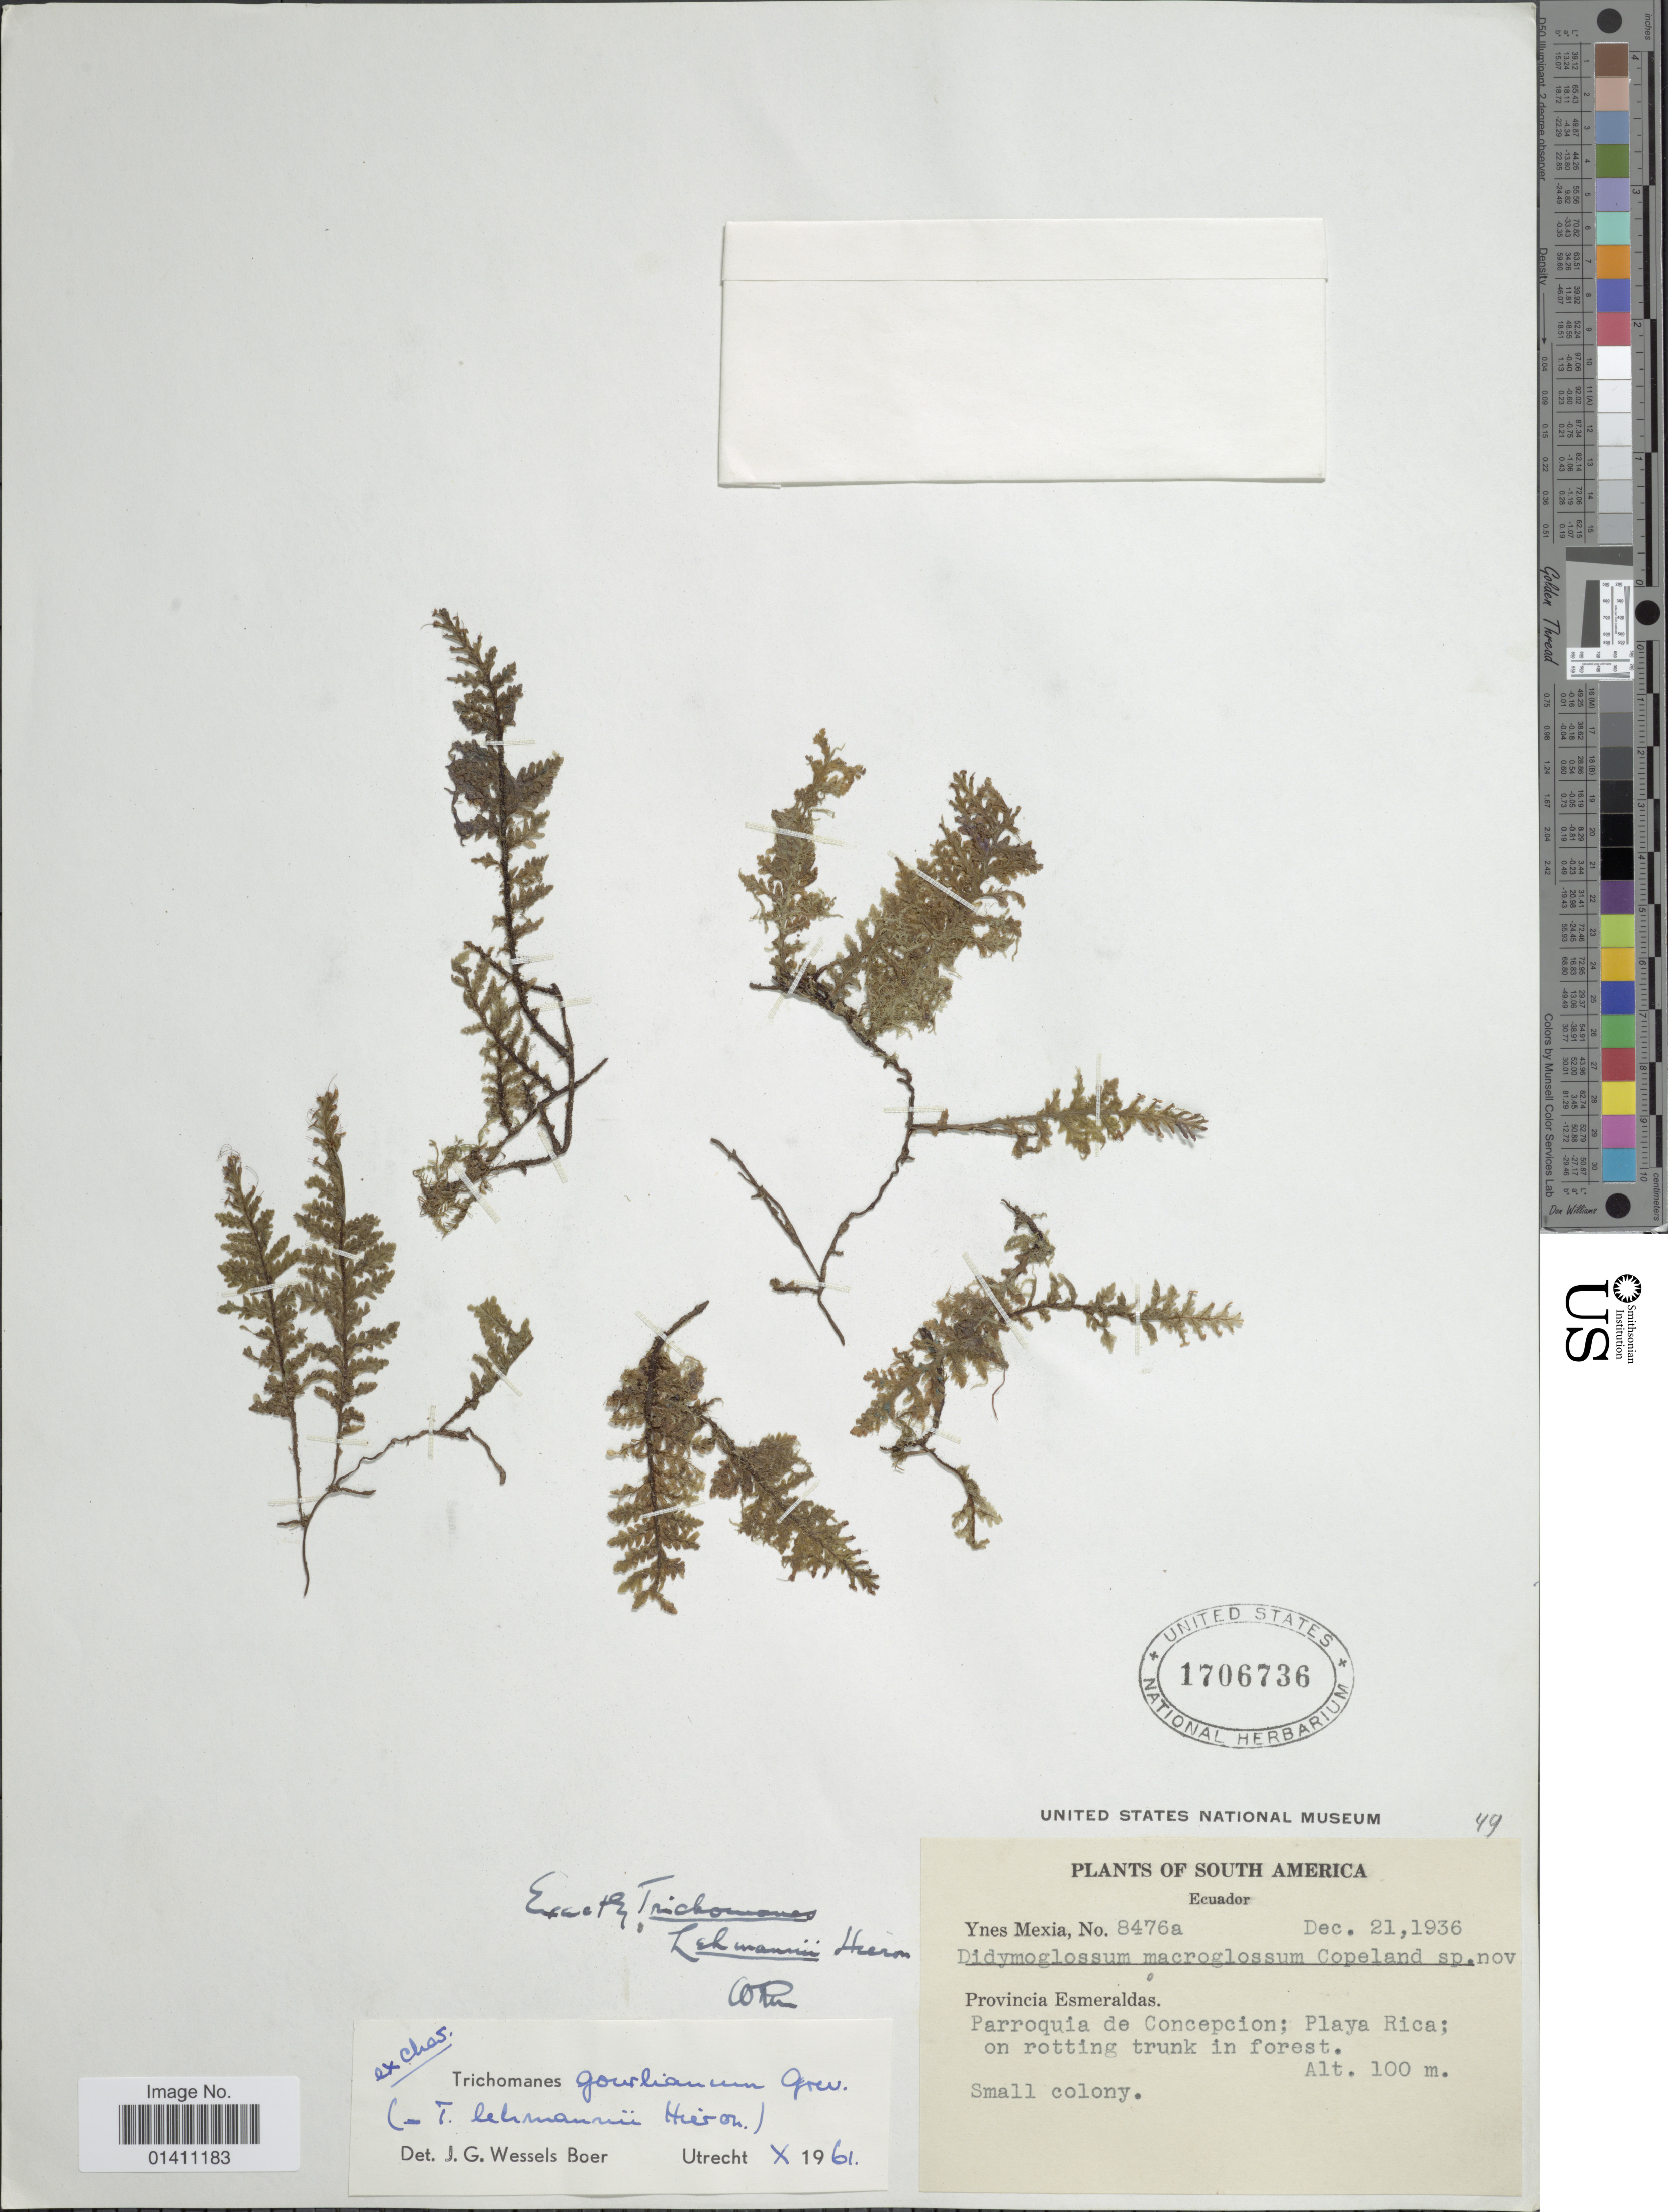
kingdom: Plantae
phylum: Tracheophyta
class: Polypodiopsida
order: Hymenophyllales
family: Hymenophyllaceae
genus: Didymoglossum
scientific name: Didymoglossum gourlianum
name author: (Grev. ex J. Sm.) Pic. Serm.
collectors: Y. Mexia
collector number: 8476a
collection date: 1936-12-21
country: Ecuador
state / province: Esmeraldas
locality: Provincia Esmeraldas. Parroquia de Concepcion; Playa Rica.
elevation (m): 100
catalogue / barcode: US 1706736